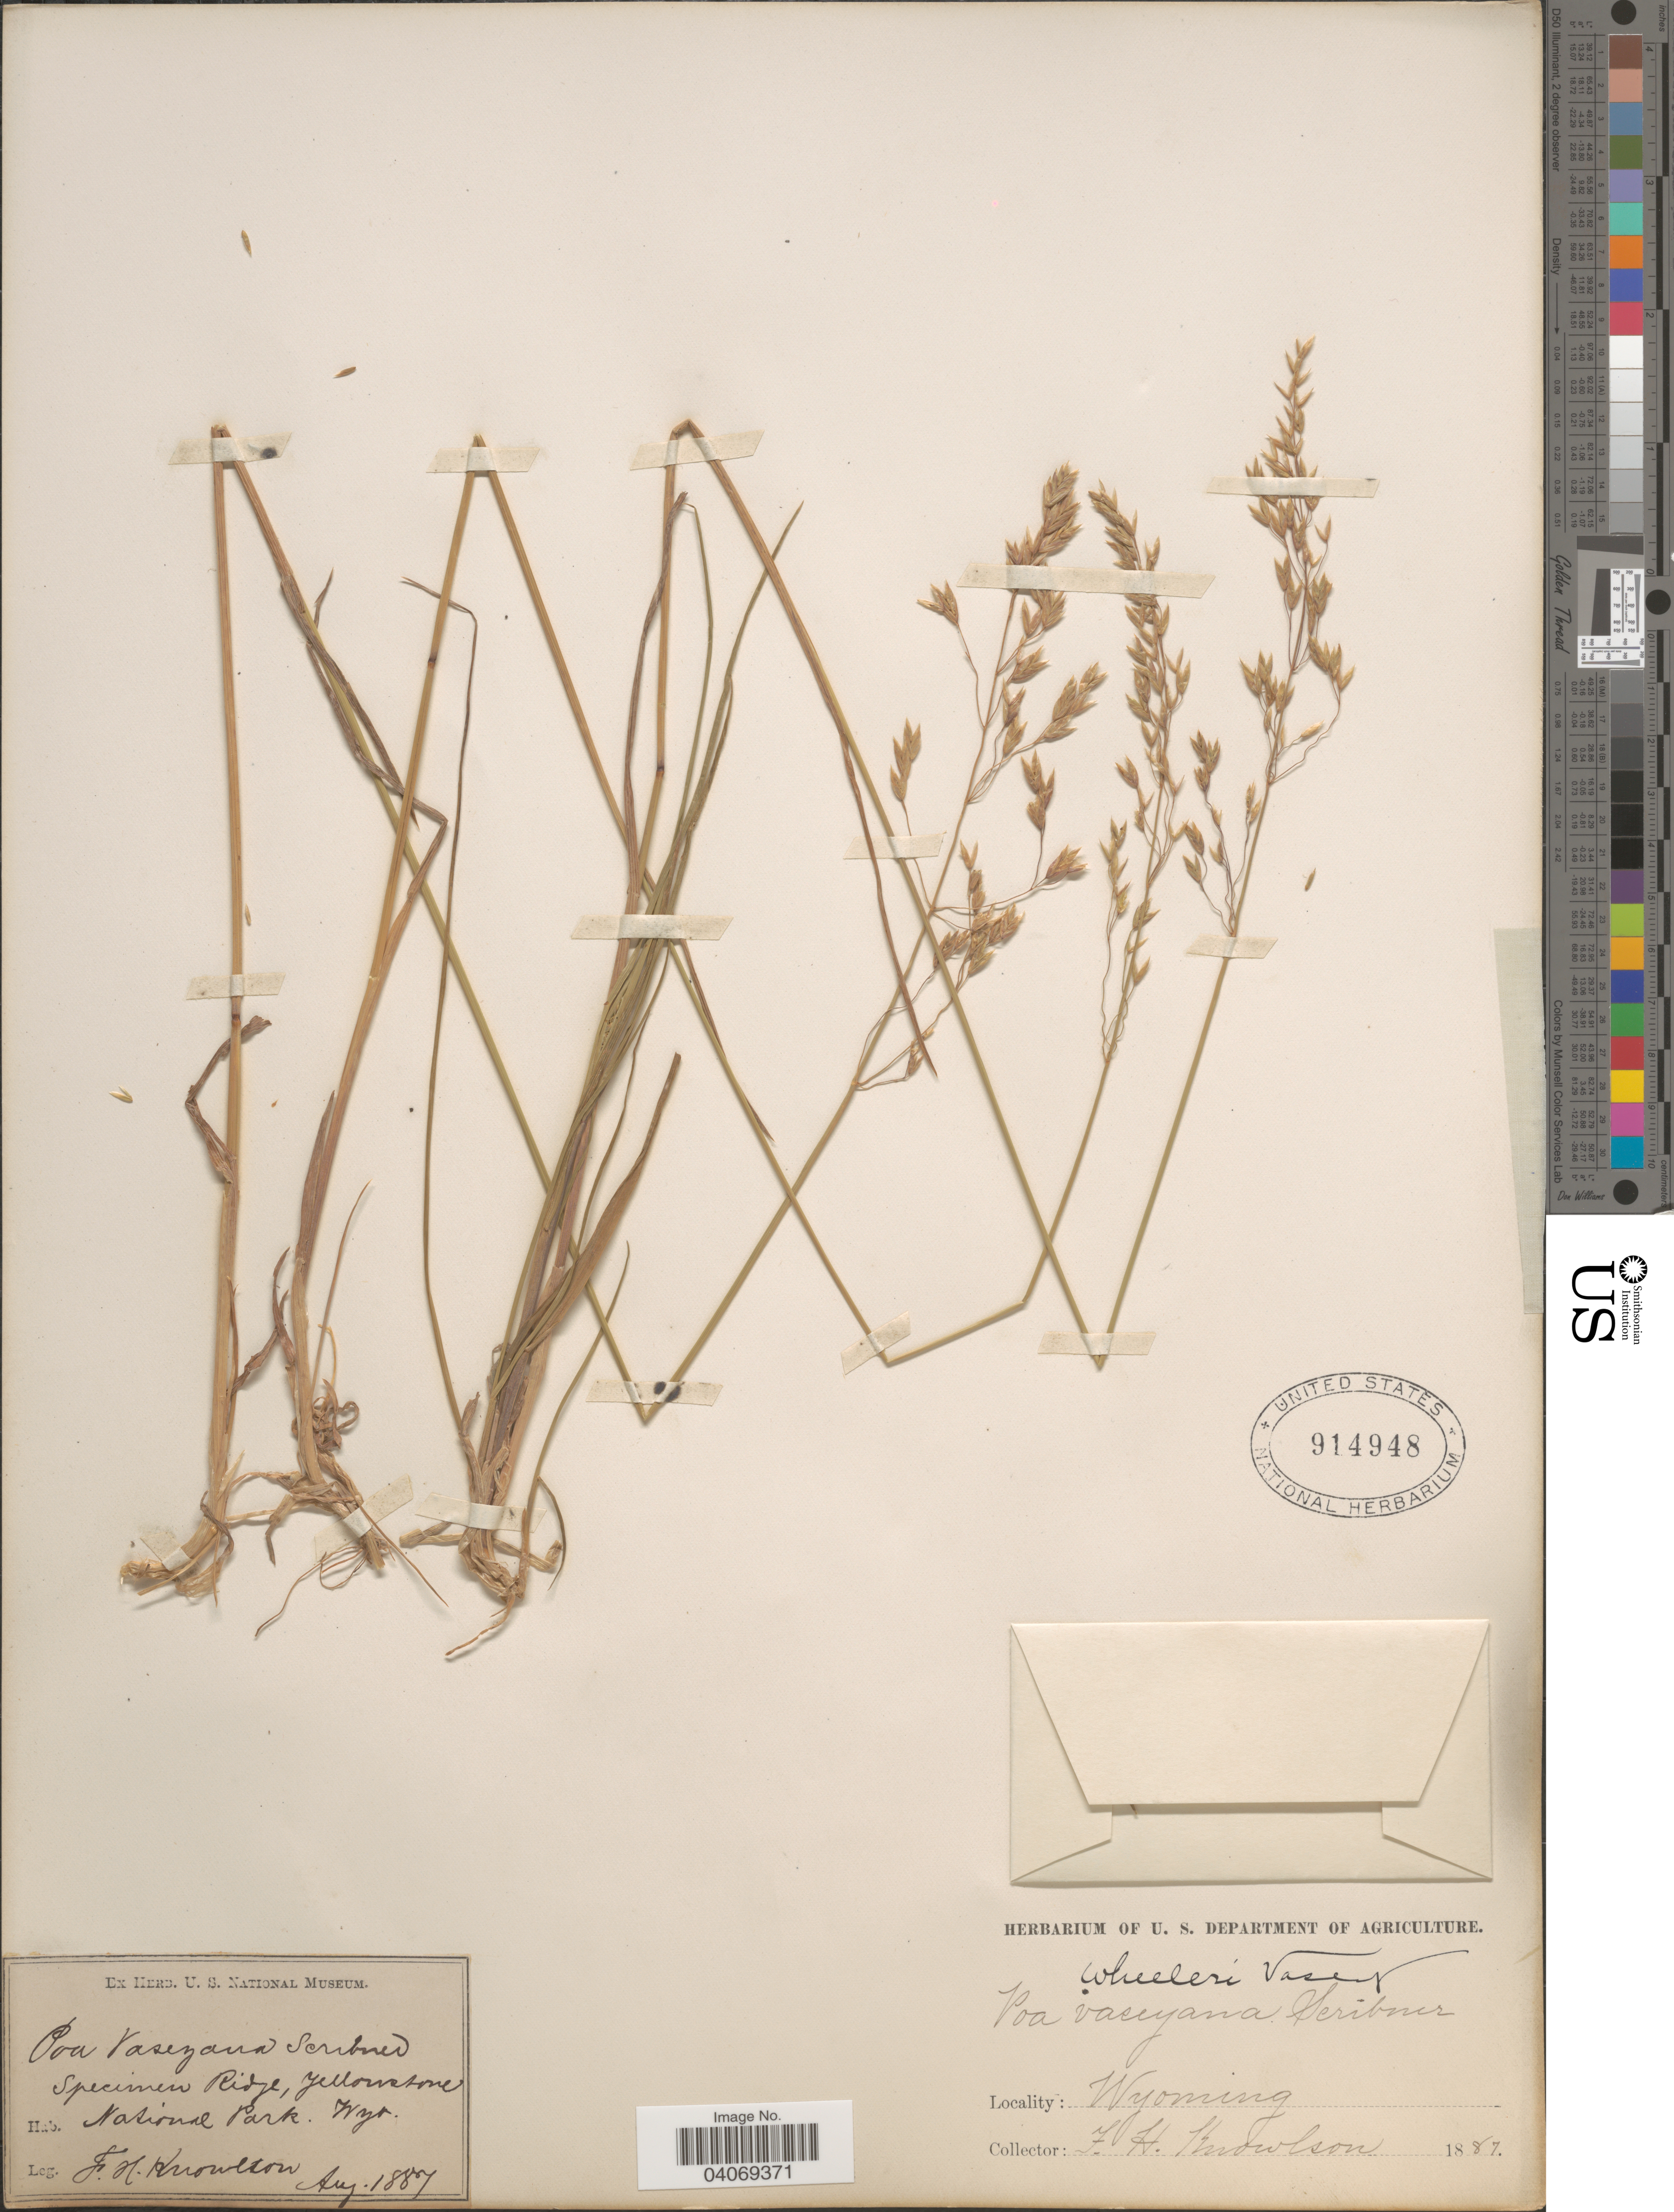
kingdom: Plantae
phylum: Tracheophyta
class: Liliopsida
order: Poales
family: Poaceae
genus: Poa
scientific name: Poa wheeleri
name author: Vasey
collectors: F. H. Knowlton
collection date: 1887-08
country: United States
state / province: Wyoming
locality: Specimen Ridge, Yellowstone National Park.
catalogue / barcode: US 914948